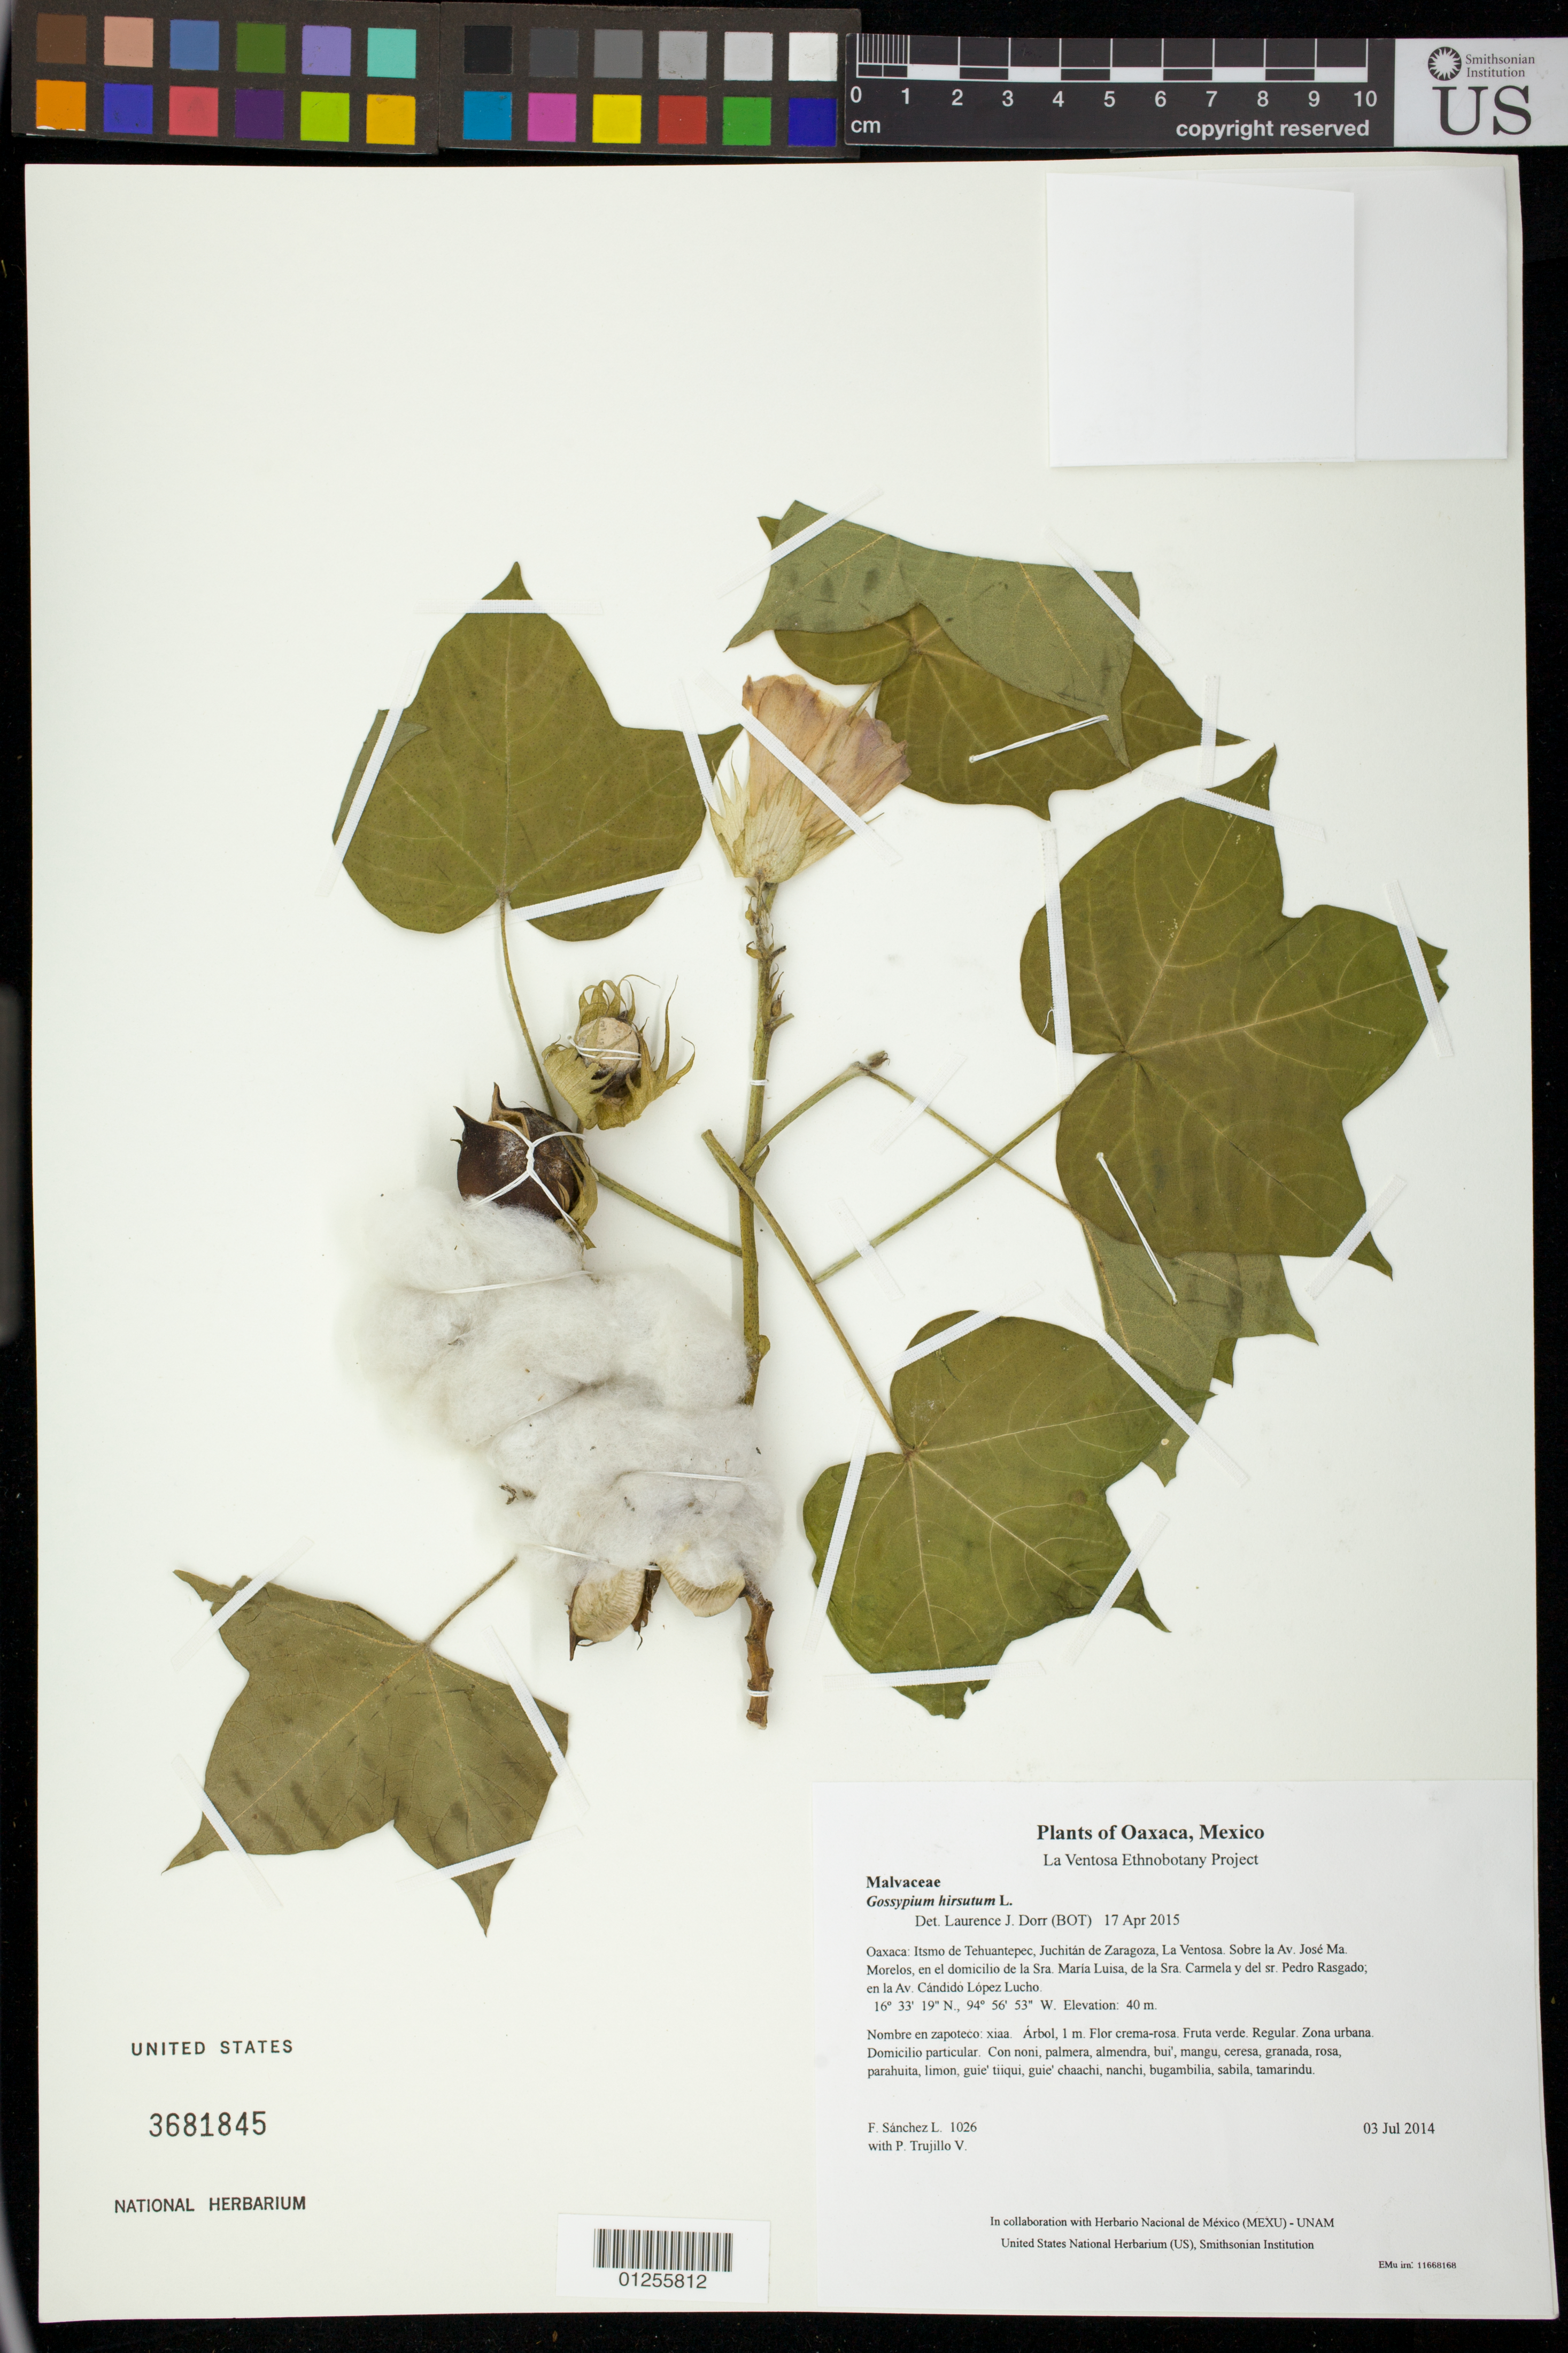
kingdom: Plantae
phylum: Tracheophyta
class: Magnoliopsida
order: Malvales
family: Malvaceae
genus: Gossypium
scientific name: Gossypium hirsutum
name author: L.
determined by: Dorr, L. J., (BOT), Smithsonian Institution - National Museum of Natural History (UNITED STATES)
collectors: F. Sánchez L. & P. Trujillo V.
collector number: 1026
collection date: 2014-07-03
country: Mexico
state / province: Oaxaca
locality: Itsmo de Tehuantepec, Juchitán de Zaragoza, La Ventosa. Sobre la Av. José Ma. Morelos, en el domicilio de la Sra. María Luisa, de la Sra. Carmela y del sr. Pedro Rasgado; en la Av. Cándido López Lucho.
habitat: Zona urbana. Domicilio particular.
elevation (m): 40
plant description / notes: JEBOT, MEXU, SERO, US; Yaga. 1 m. Guie' nayu-rosa. Cuaananaxhi naga'. Nuu.; algodón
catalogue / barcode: US 3681845